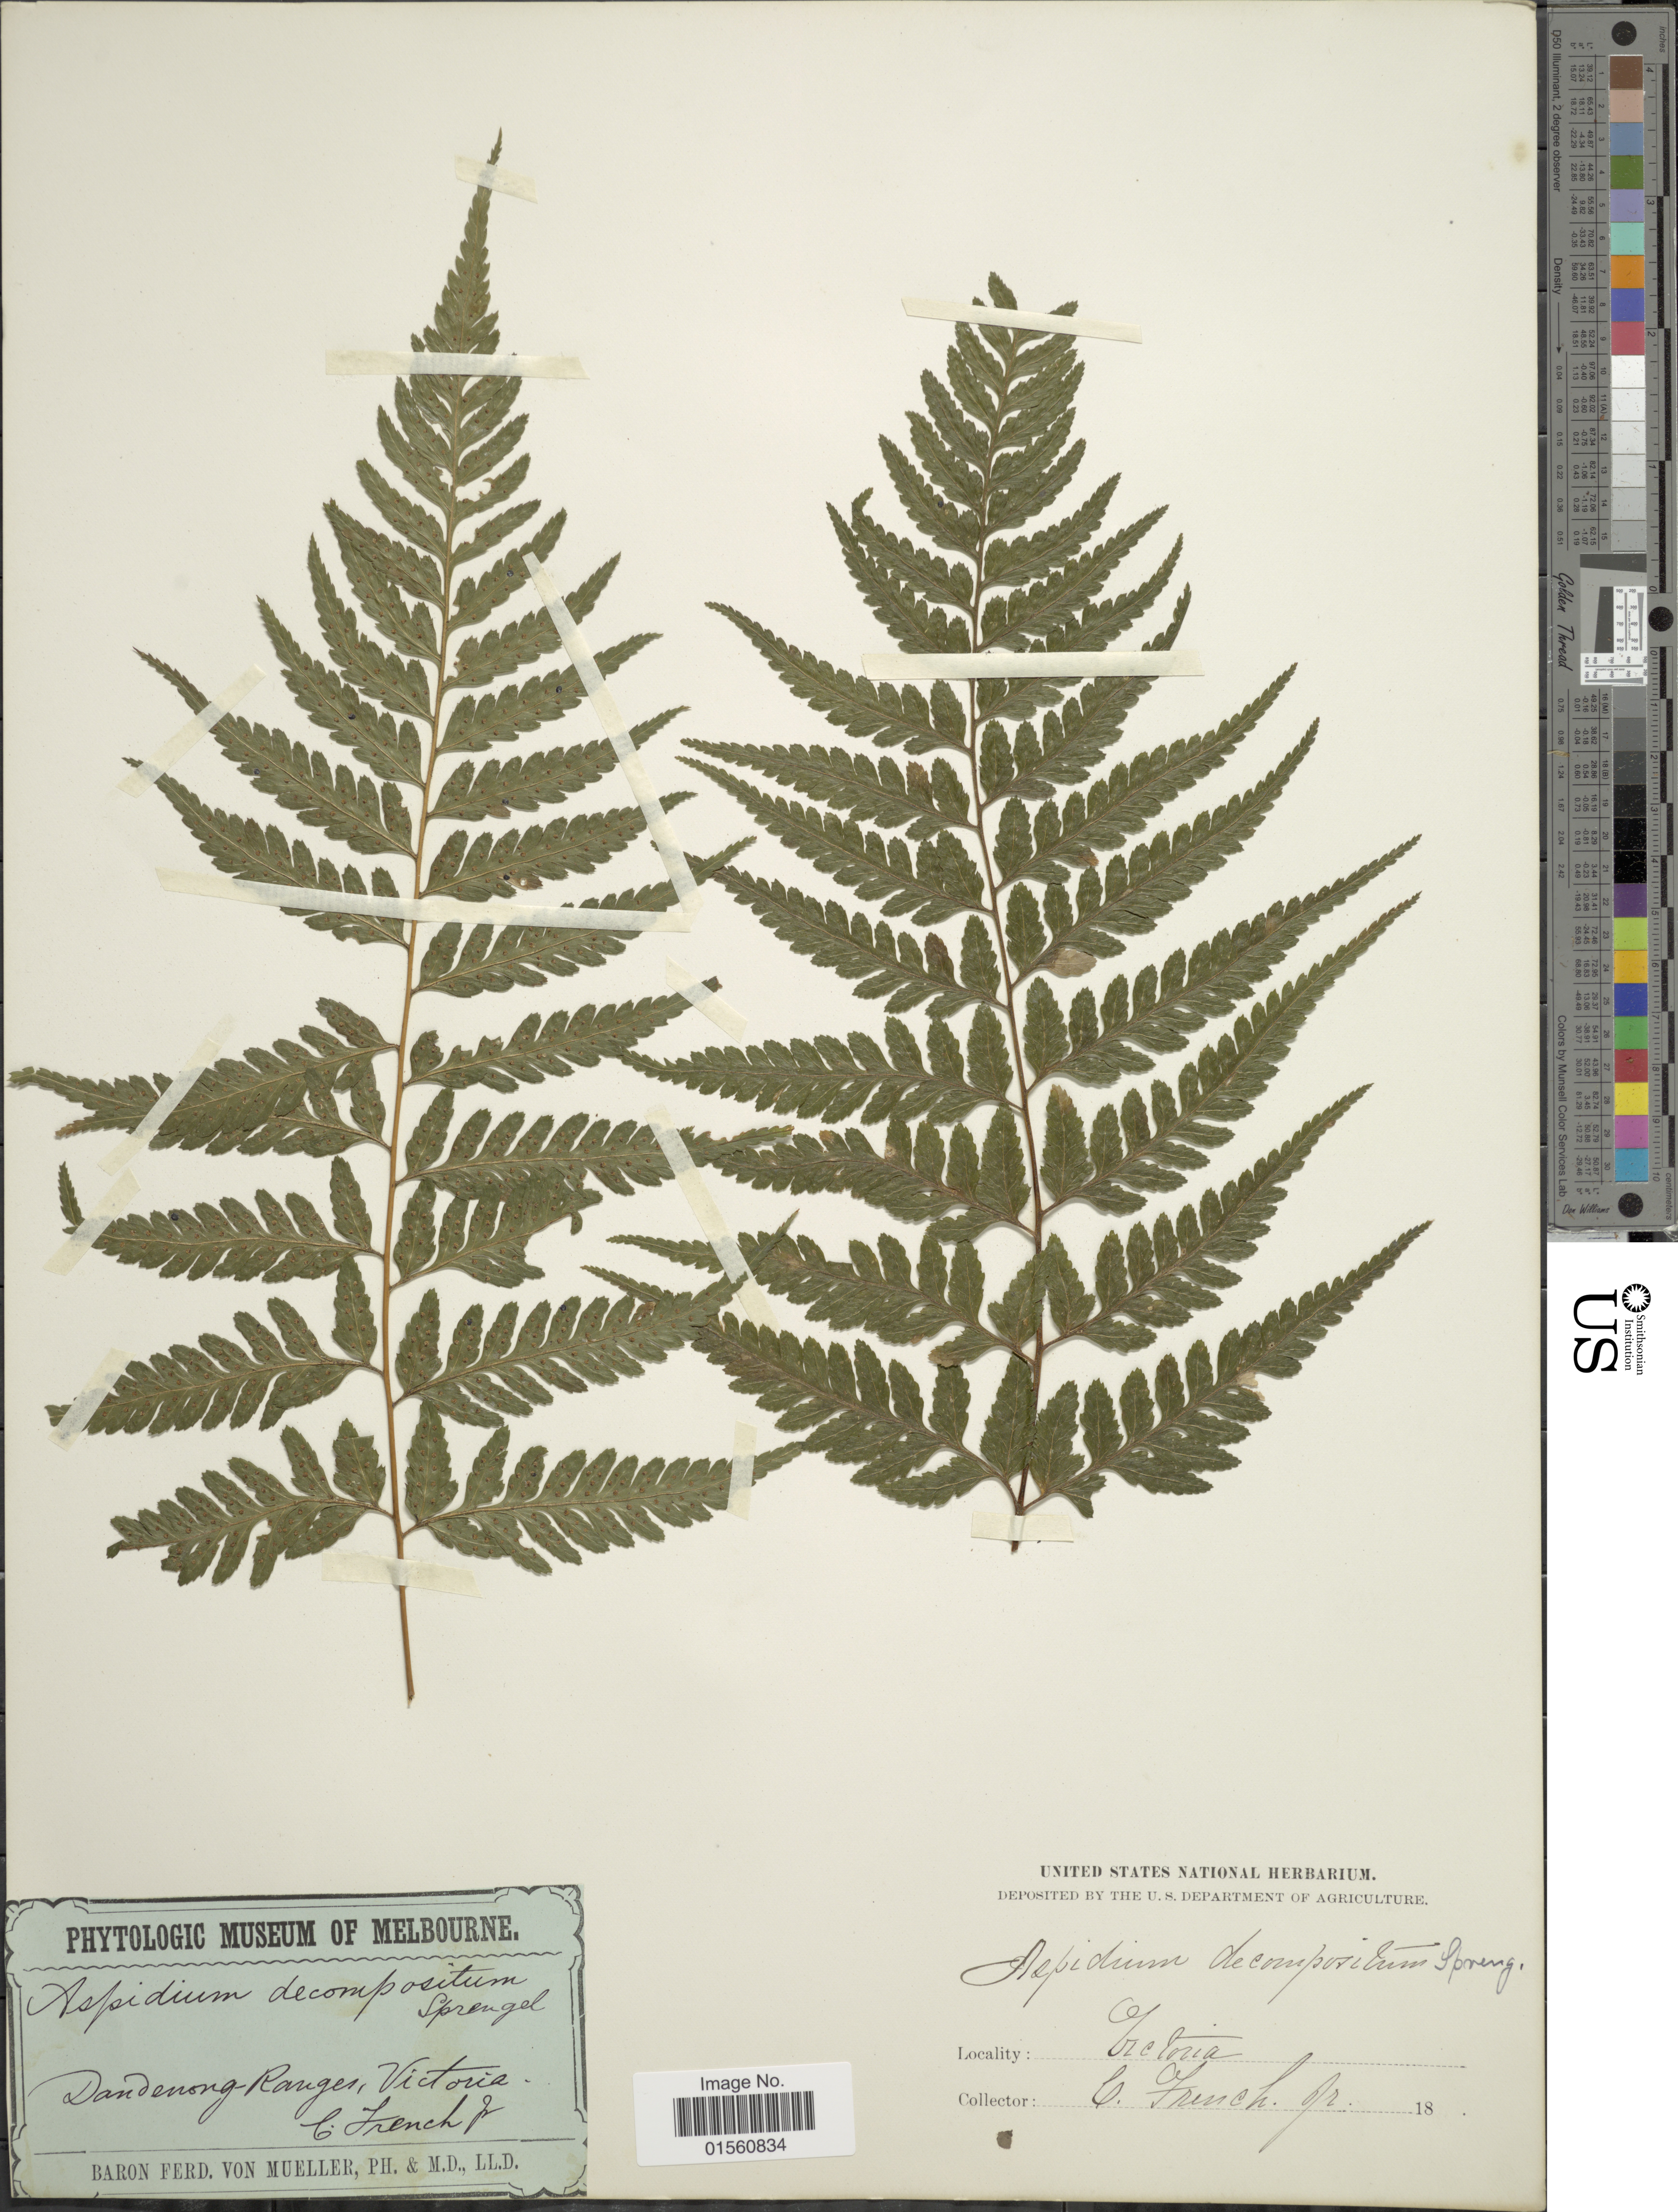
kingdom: Plantae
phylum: Tracheophyta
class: Polypodiopsida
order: Polypodiales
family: Dryopteridaceae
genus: Lastreopsis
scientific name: Lastreopsis decomposita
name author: (R. Br.) Tindale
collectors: C. French Jr.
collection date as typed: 18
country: Australia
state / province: Victoria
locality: Dandenong Ranges, Victoria